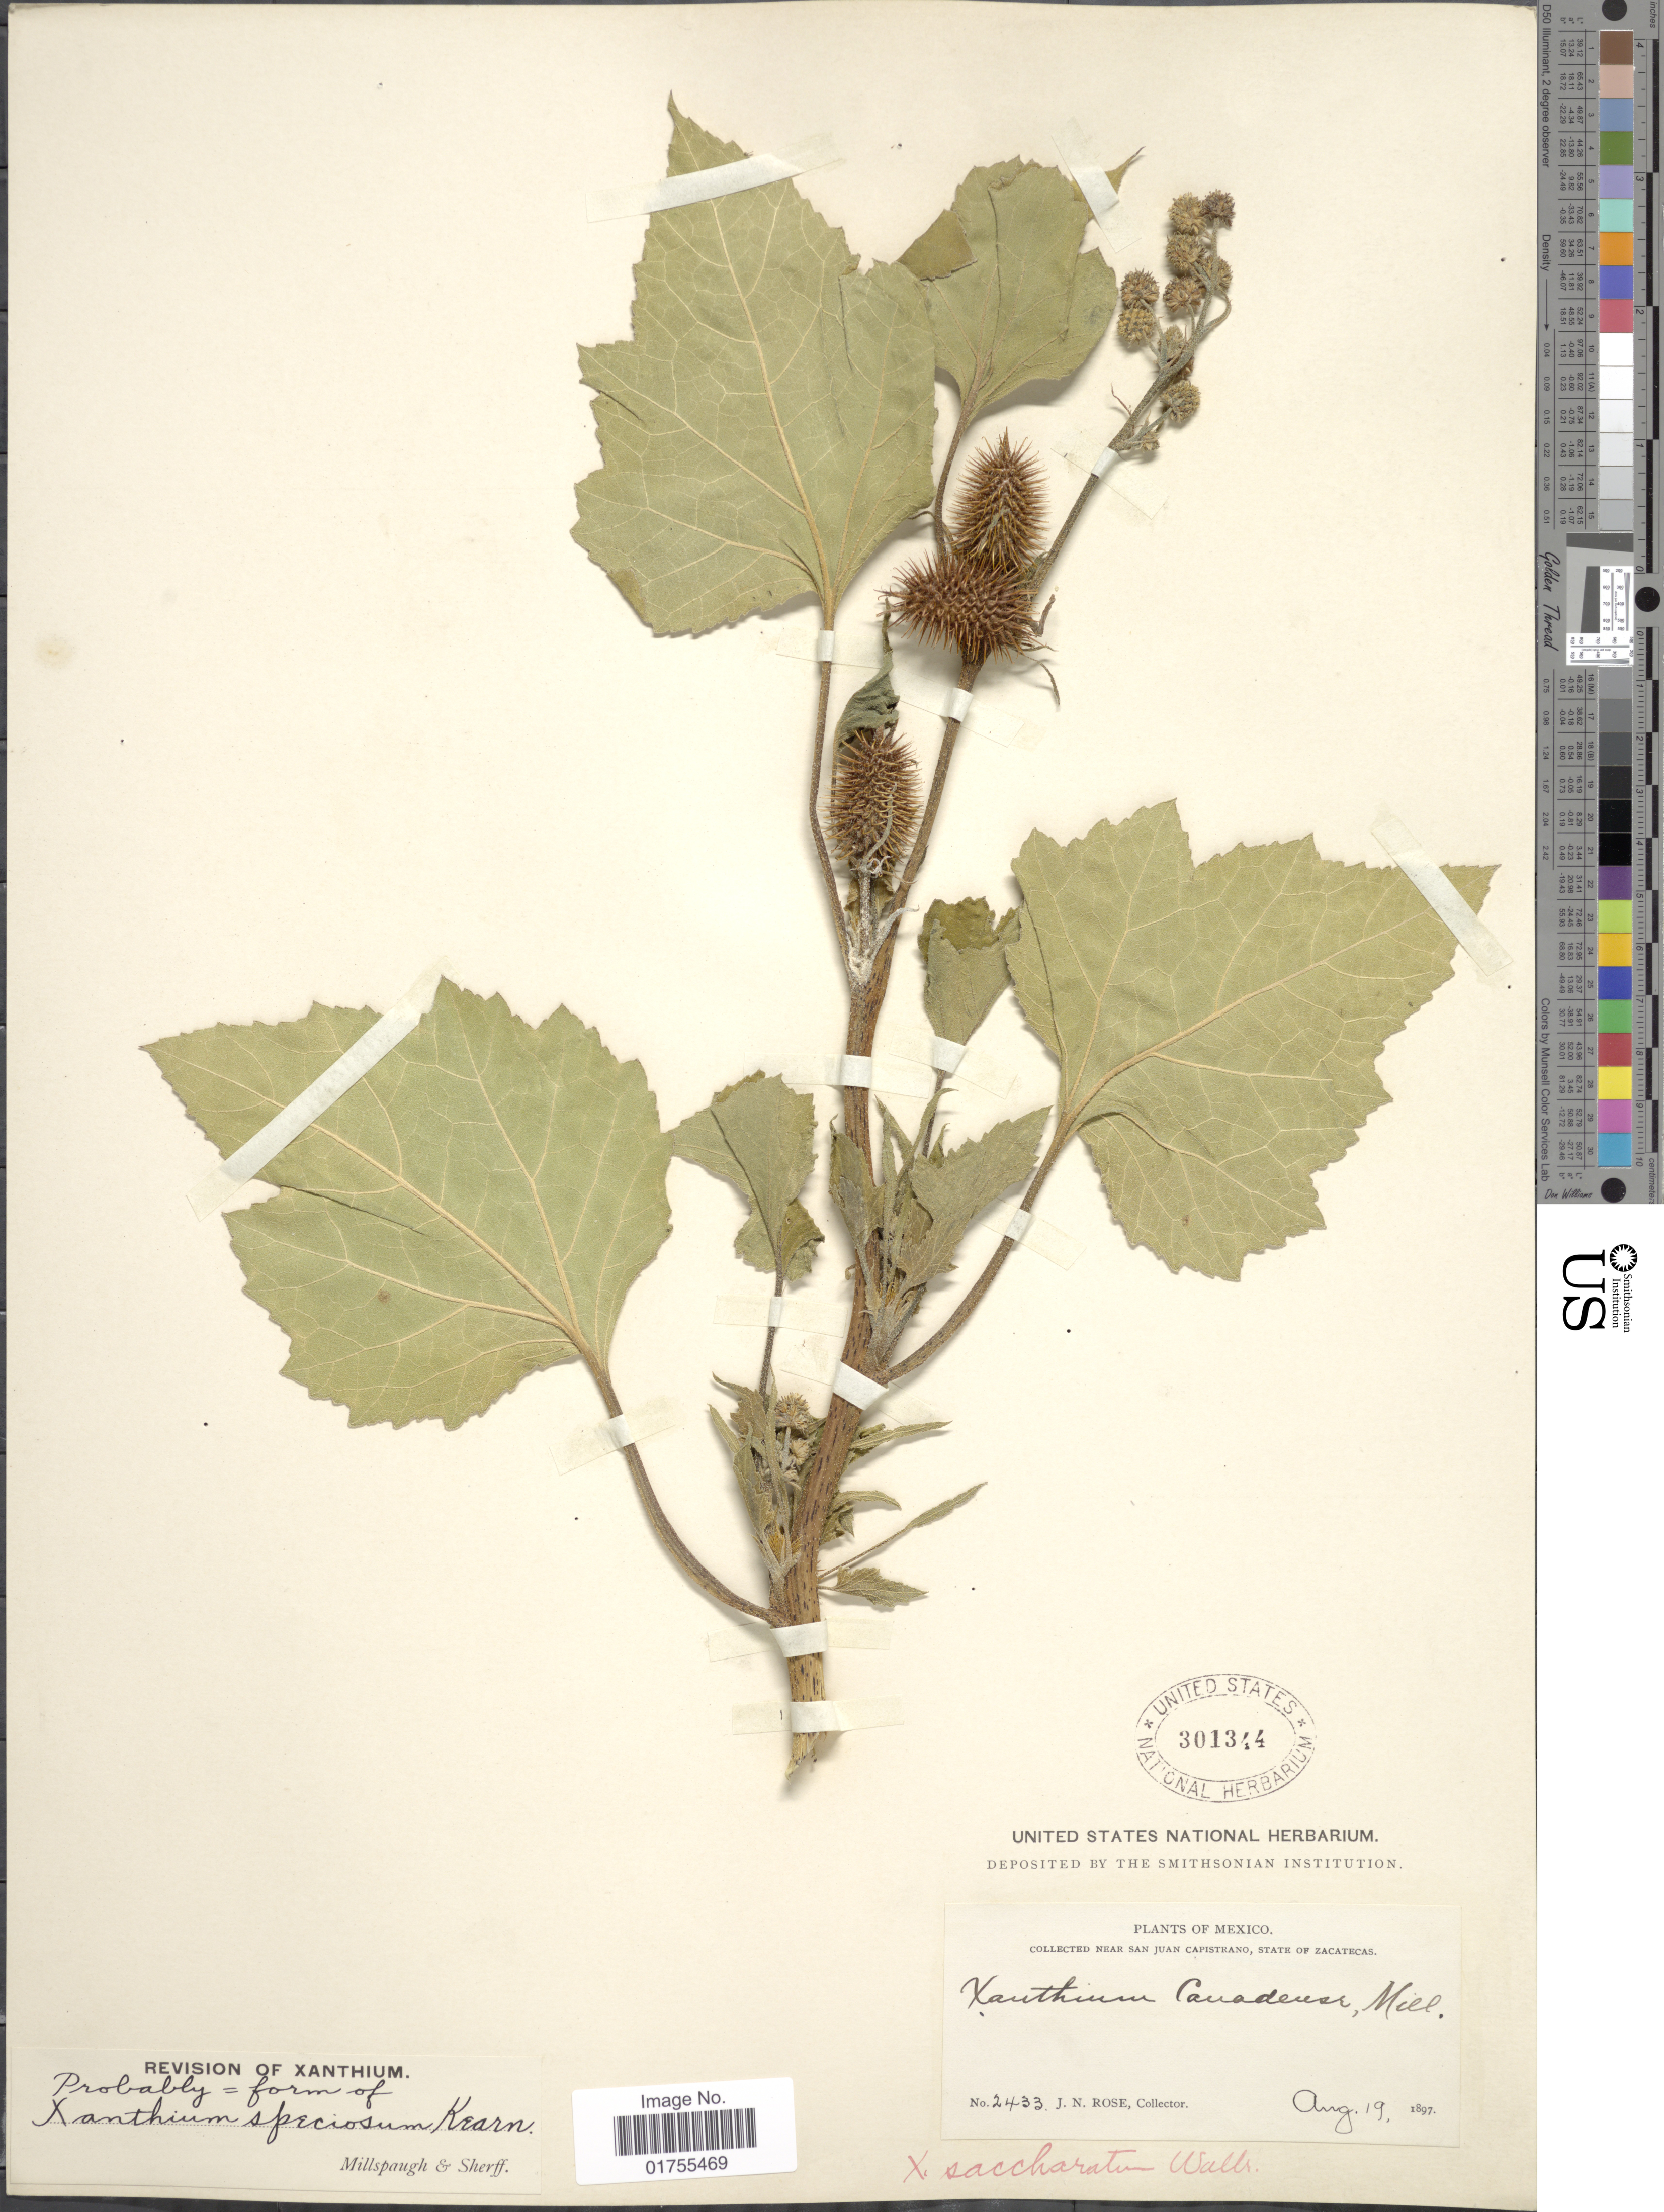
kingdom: Plantae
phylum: Tracheophyta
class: Magnoliopsida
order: Asterales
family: Asteraceae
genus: Xanthium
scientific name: Xanthium speciosum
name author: Kearney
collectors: J. N. Rose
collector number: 2433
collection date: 1897-08-19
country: Mexico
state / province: Zacatecas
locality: Near San Juan Capistrano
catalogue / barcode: US 301344